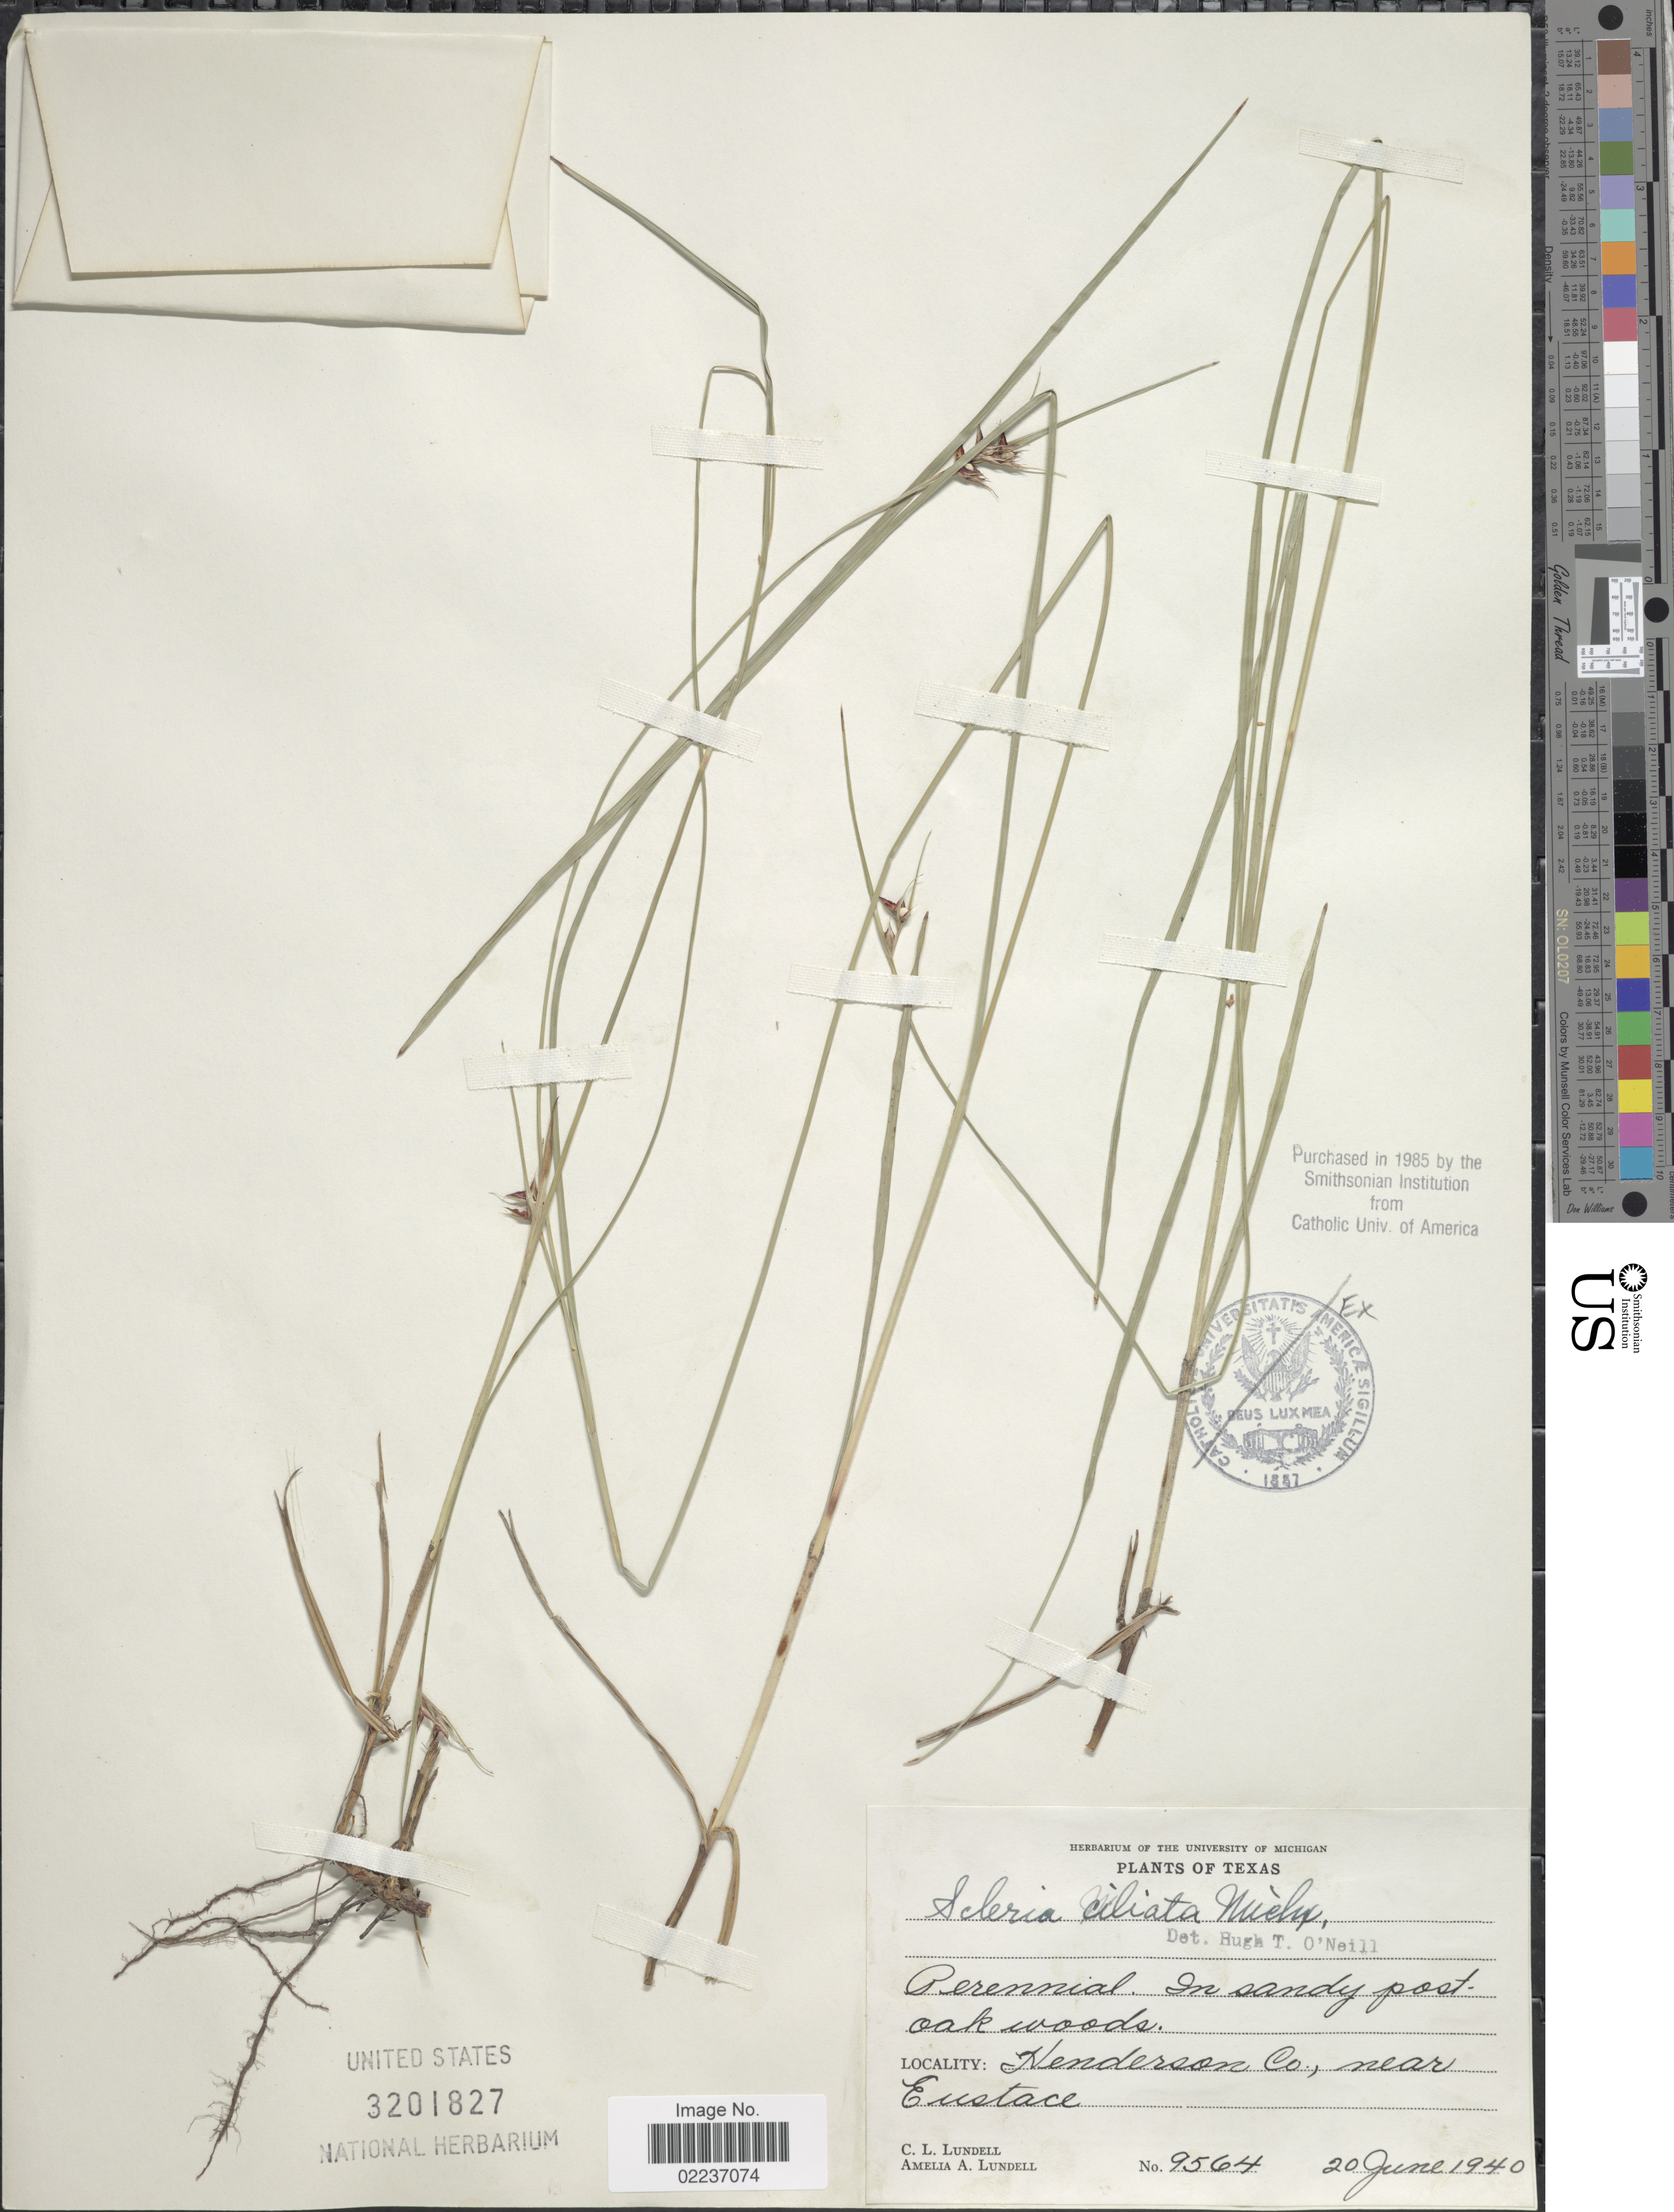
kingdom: Plantae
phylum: Tracheophyta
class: Liliopsida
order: Poales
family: Cyperaceae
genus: Scleria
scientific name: Scleria ciliata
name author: Michx.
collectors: C. L. Lundell & A. A. Lundell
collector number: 9564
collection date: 1940-06-20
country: United States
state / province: Texas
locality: Perennial, in sandy post, oak woods, Henderson Co., near Eustace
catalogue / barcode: US 3201827